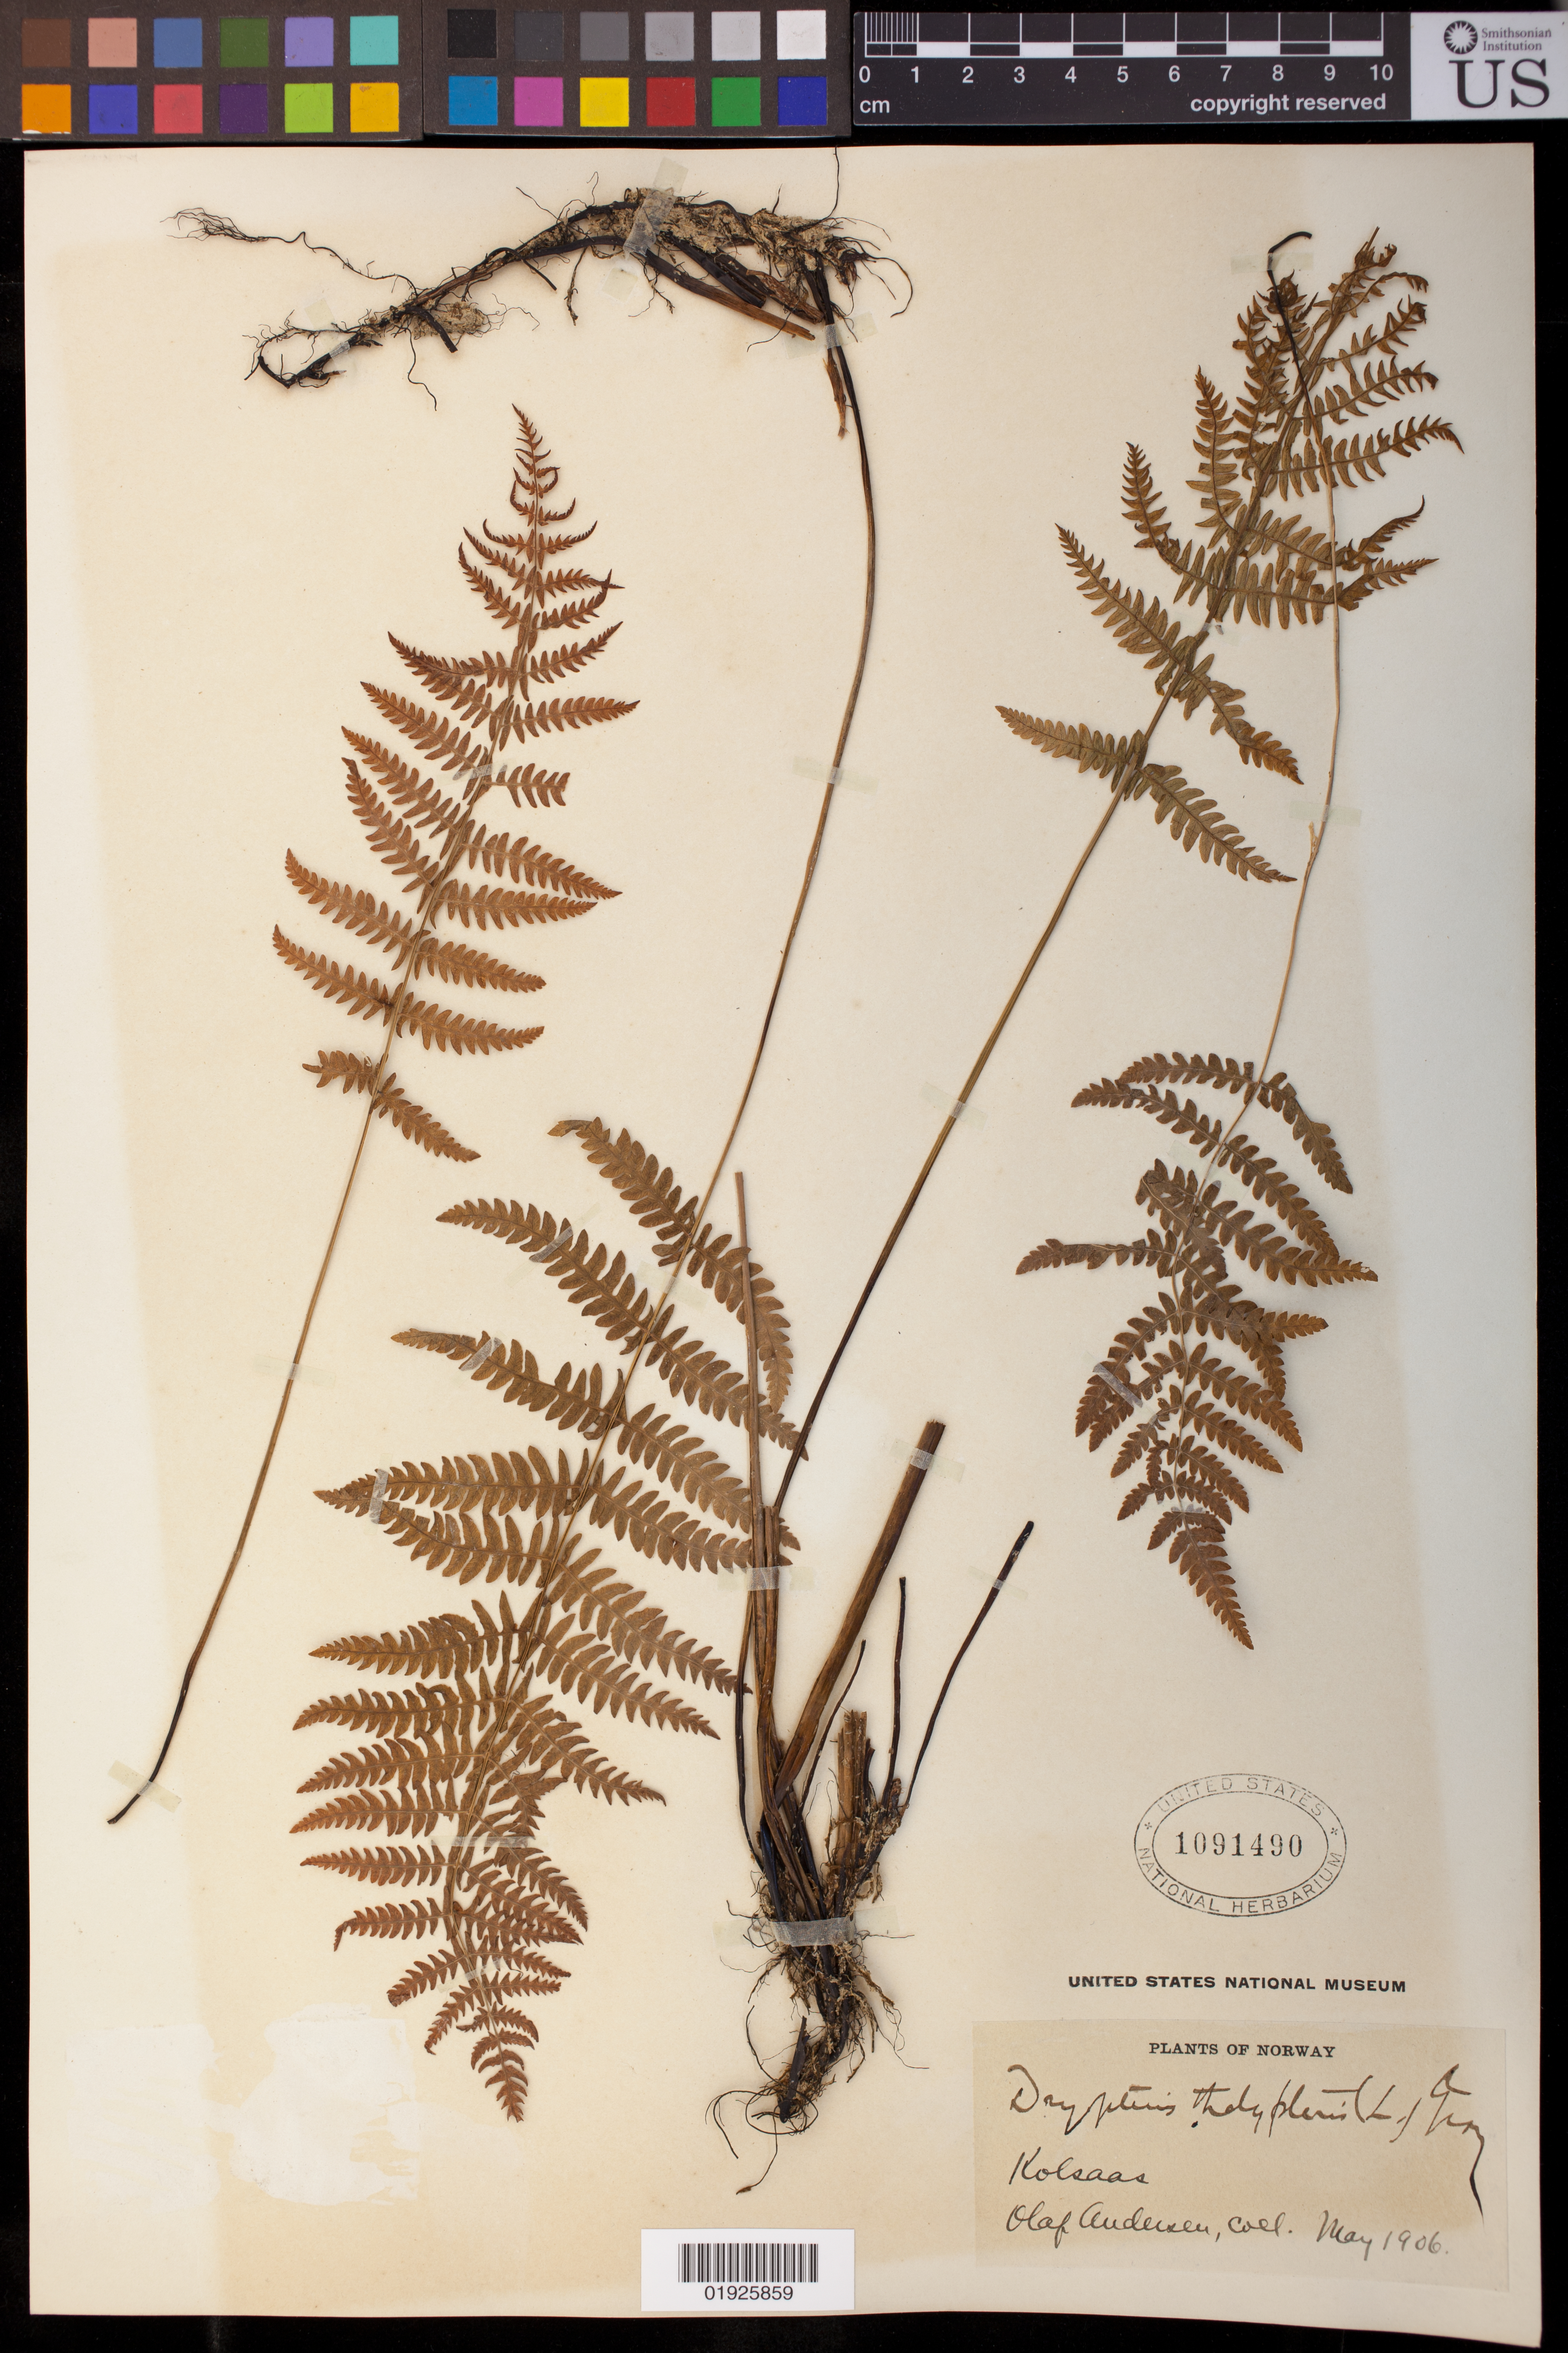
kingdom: Plantae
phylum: Tracheophyta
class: Polypodiopsida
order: Polypodiales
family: Thelypteridaceae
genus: Thelypteris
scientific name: Thelypteris palustris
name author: (Salisb.) Schott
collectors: O. Andersen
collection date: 1906-05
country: Norway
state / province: Akershus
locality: Kolsaas.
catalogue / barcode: US 1091490